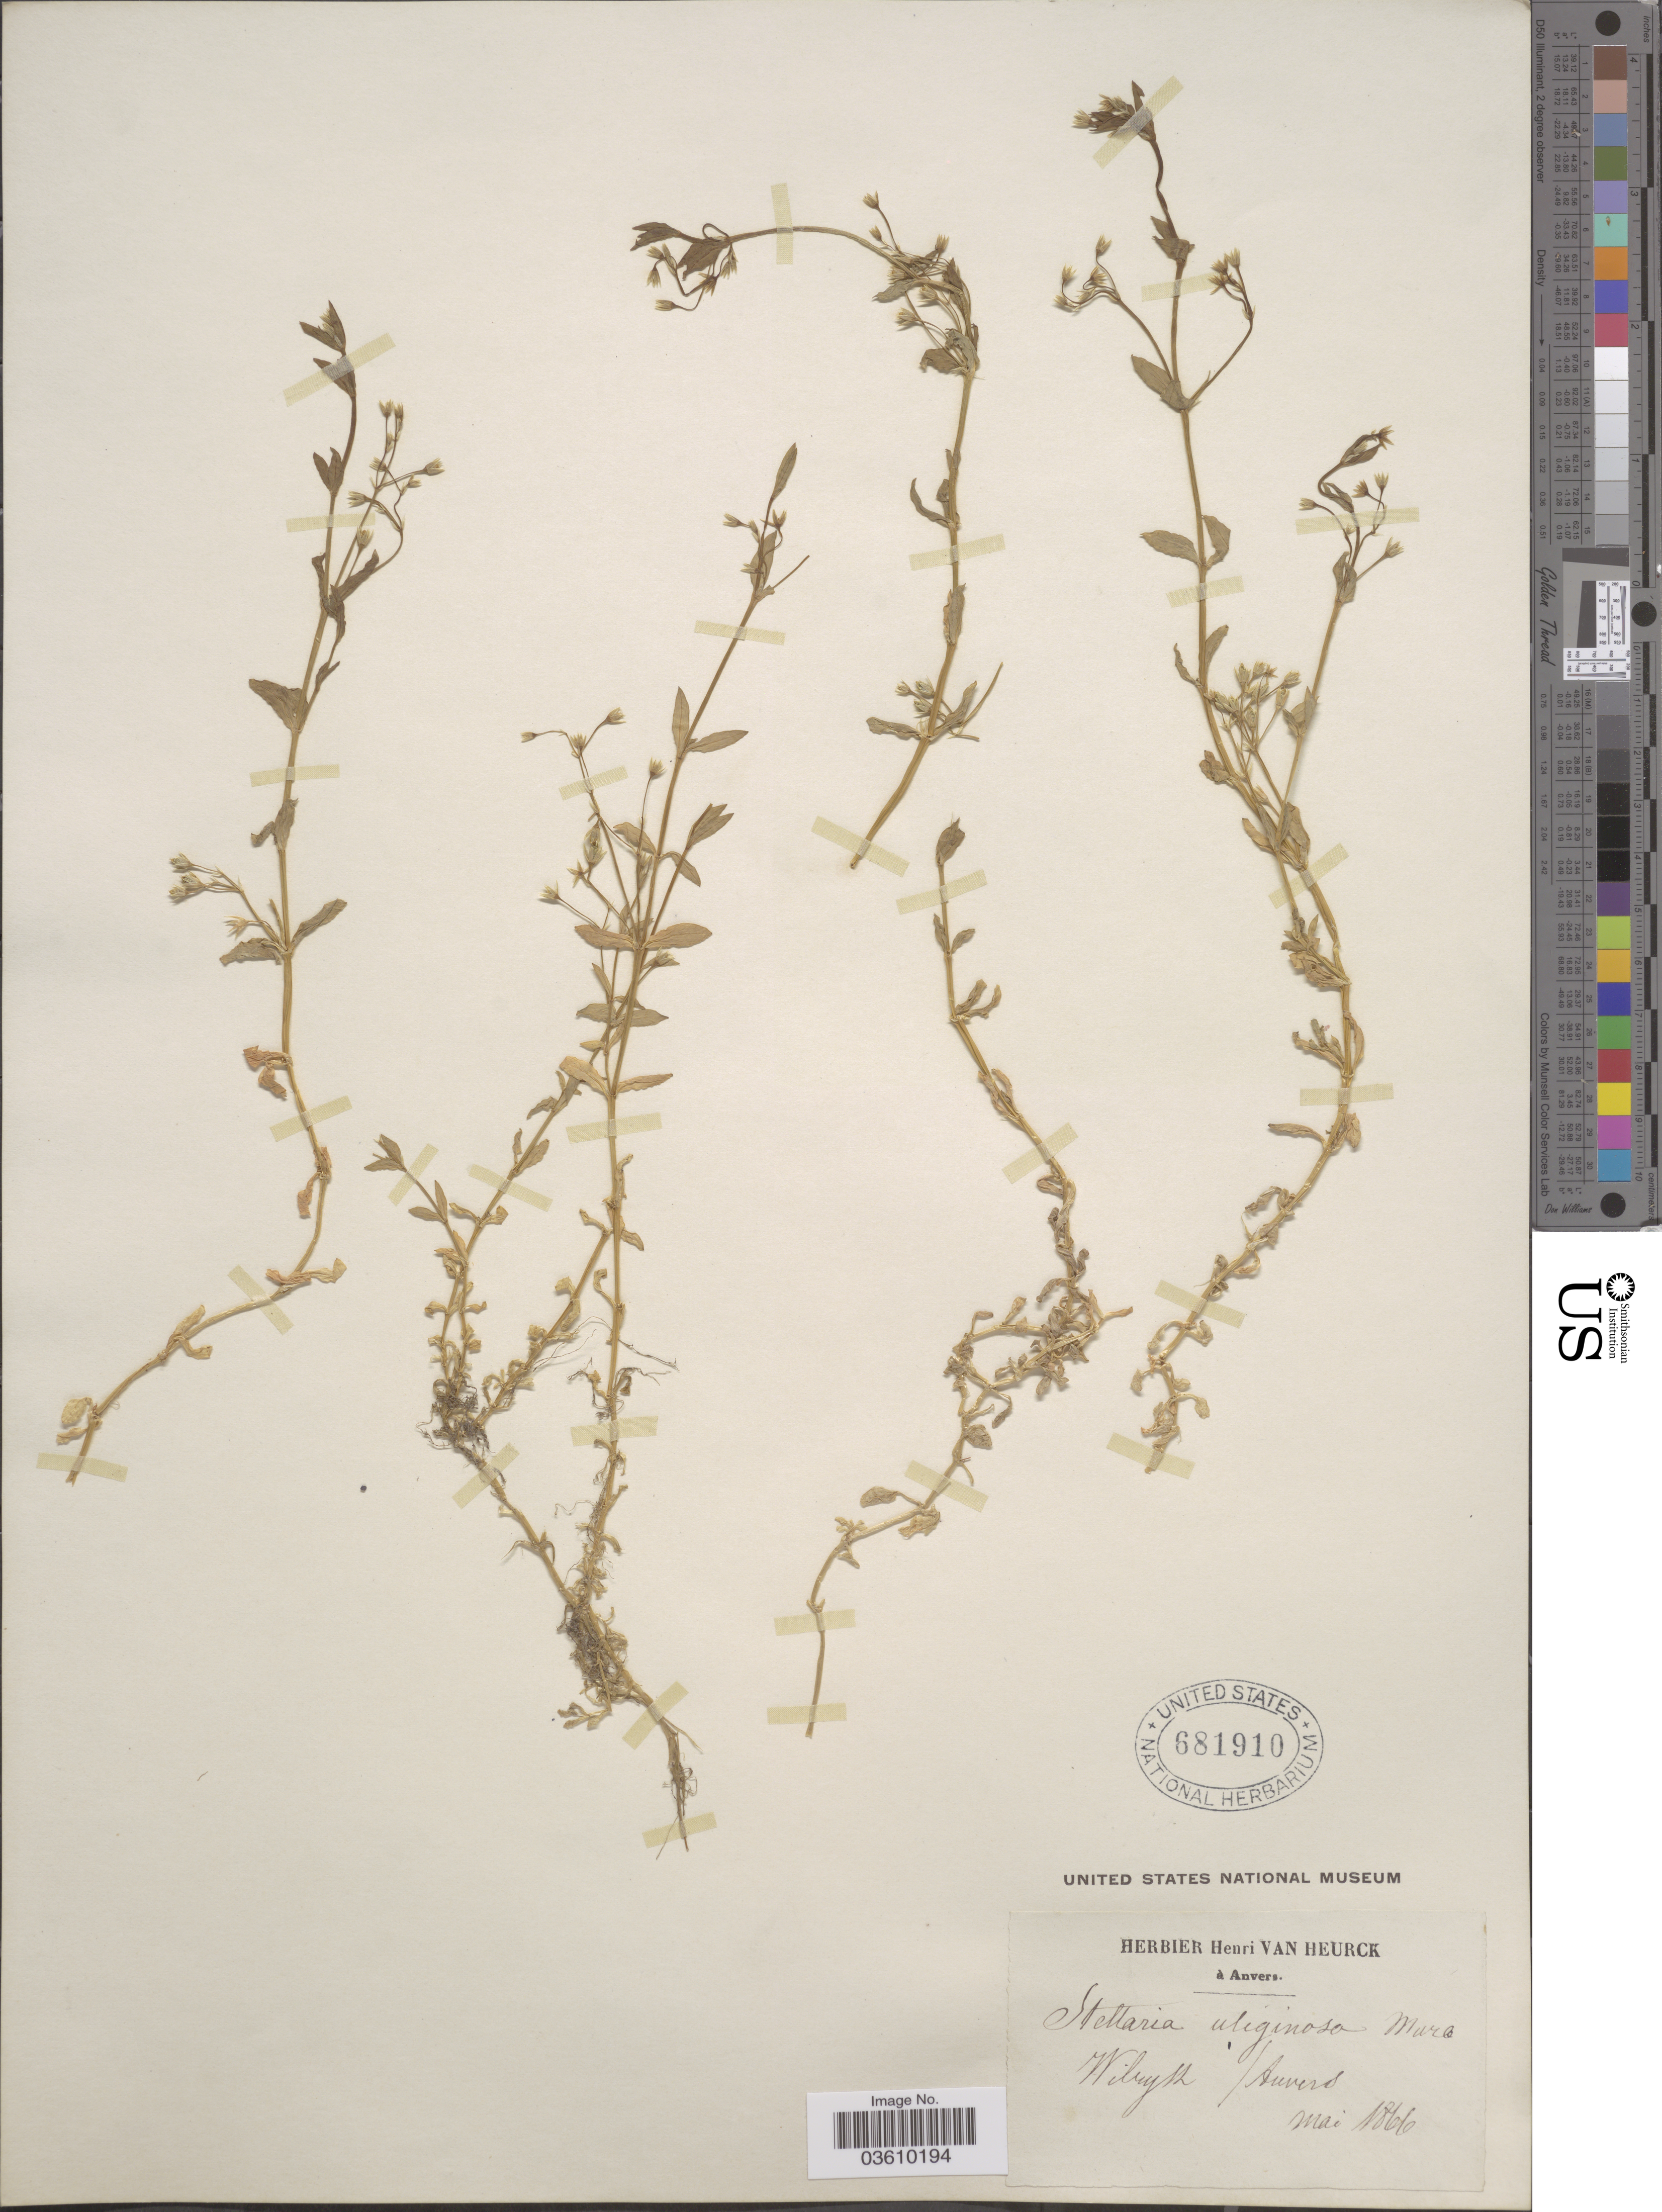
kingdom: Plantae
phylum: Tracheophyta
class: Magnoliopsida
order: Caryophyllales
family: Caryophyllaceae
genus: Stellaria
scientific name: Stellaria stricta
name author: Richardson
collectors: ex Herb Henri van Heurck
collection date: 1866-05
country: Belgium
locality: Wilryk [interpreted]/ Anvers.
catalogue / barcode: US 681910